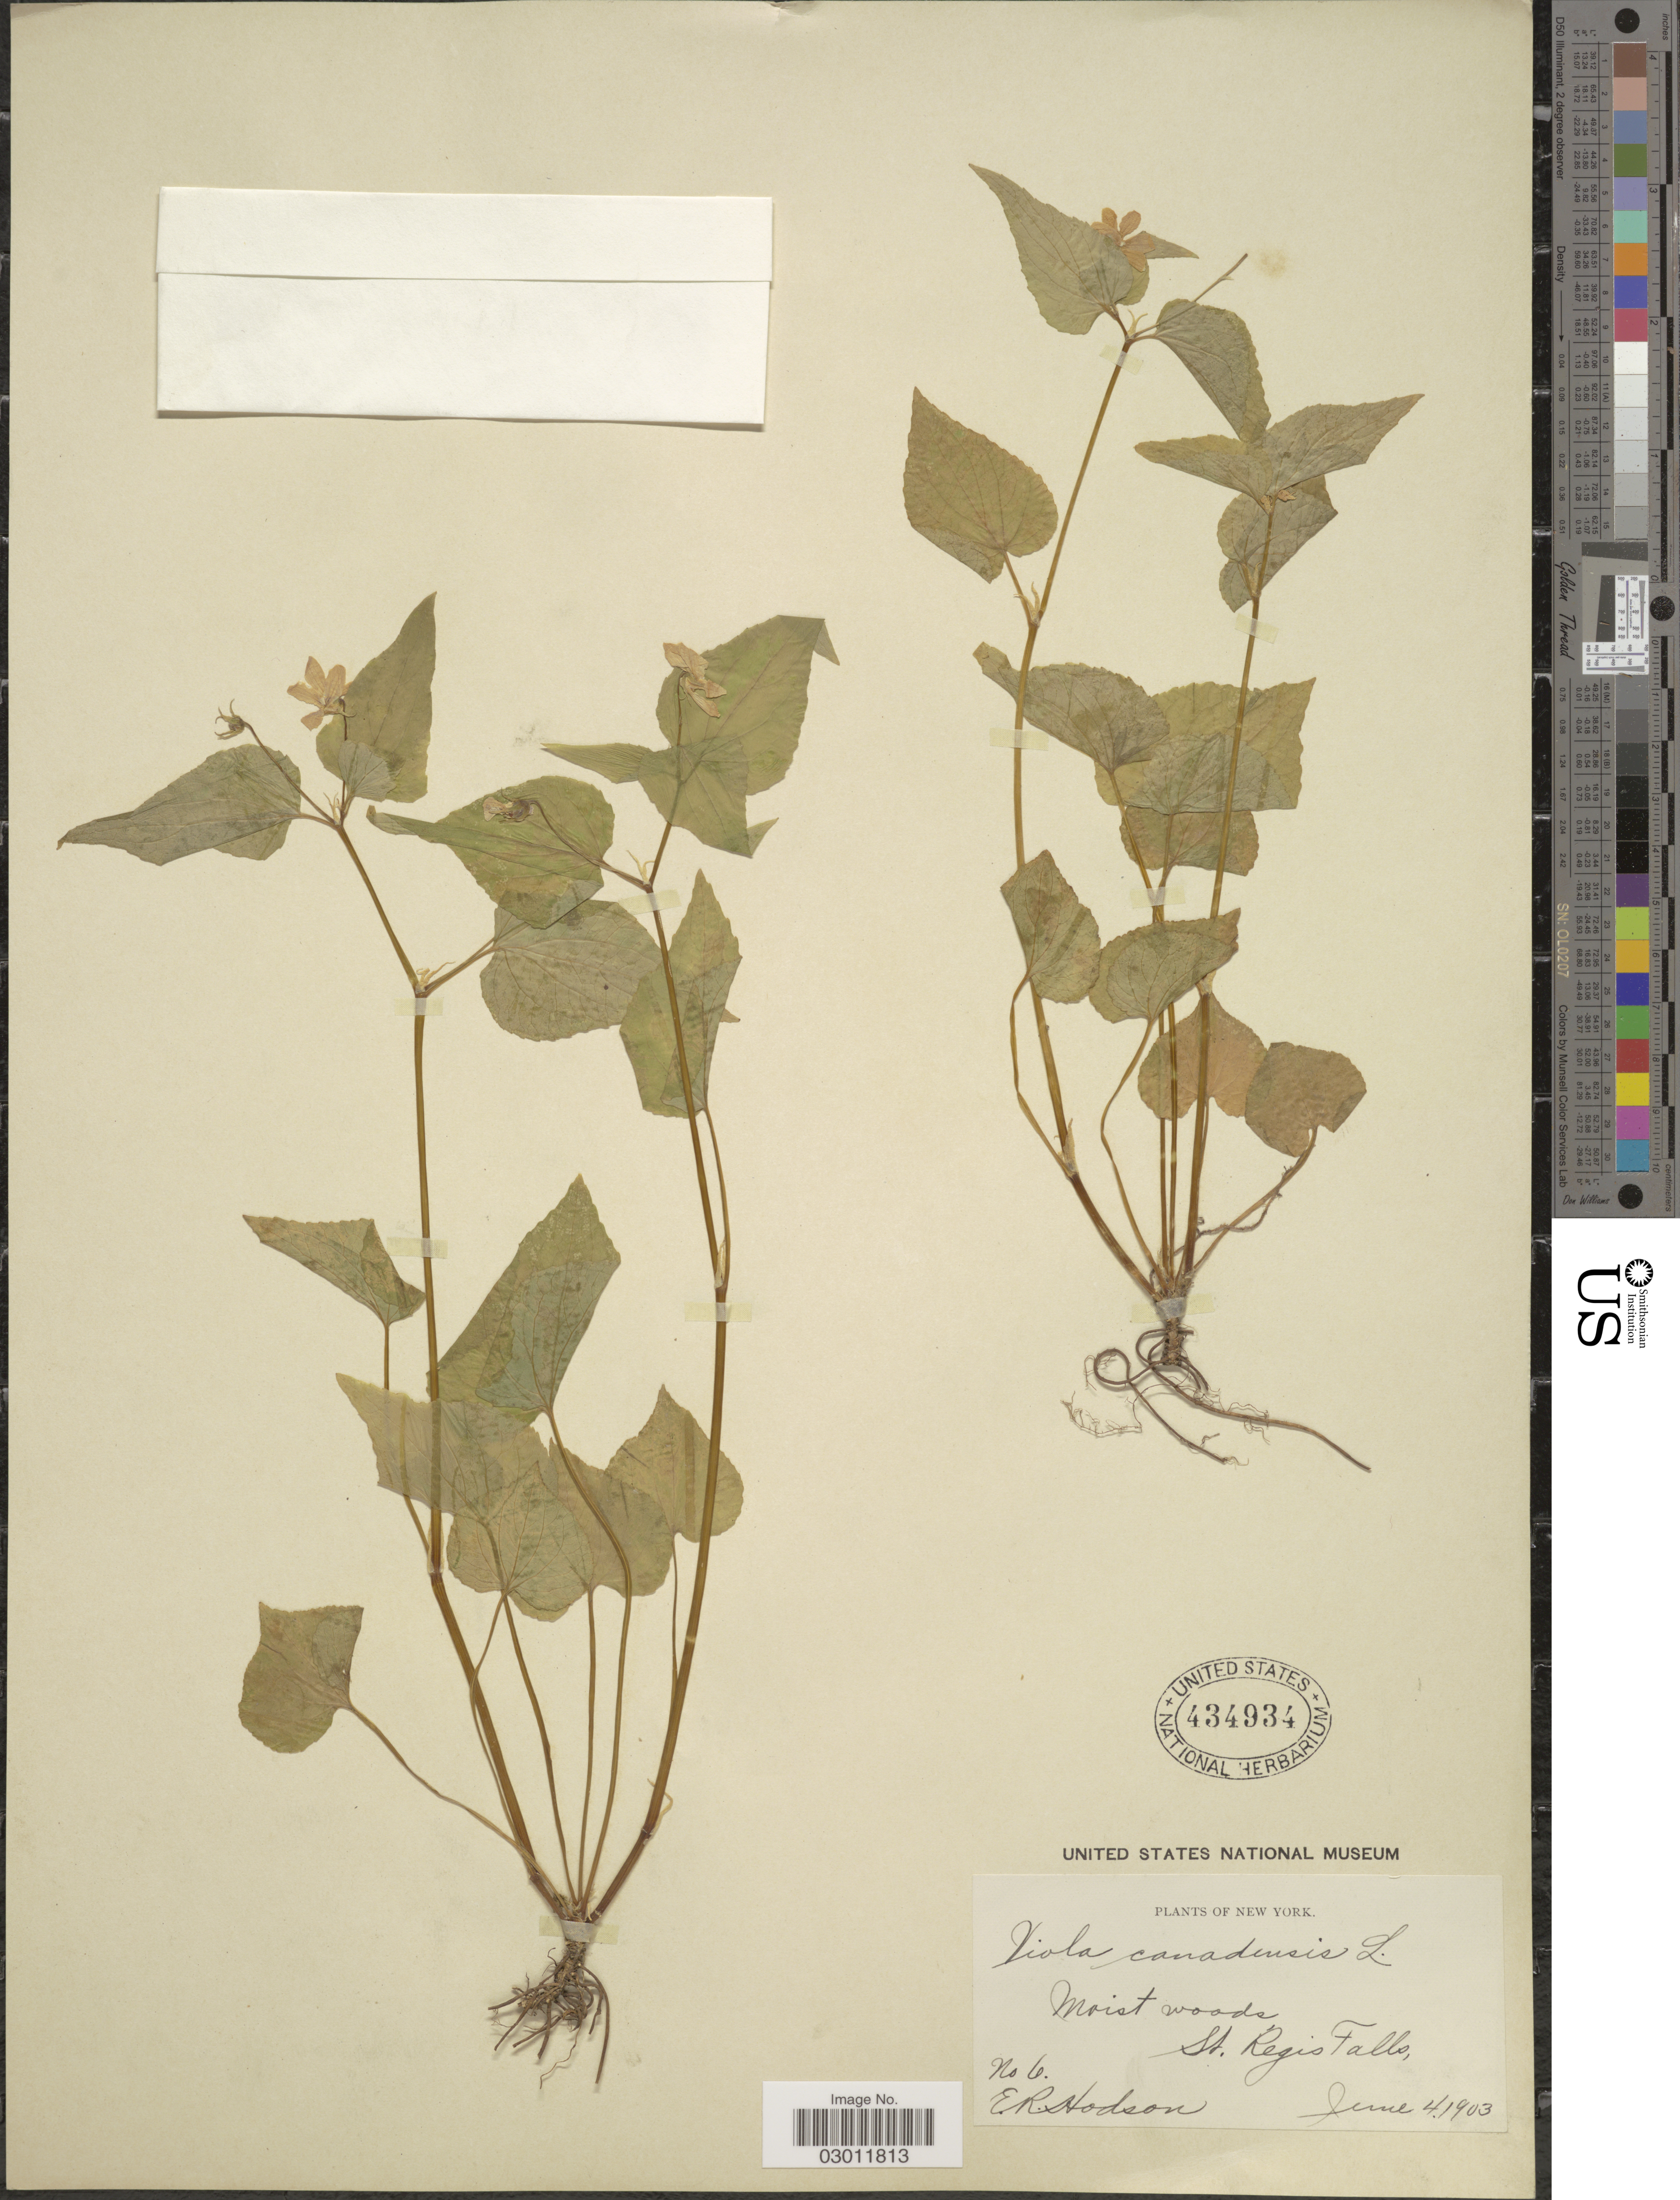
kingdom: Plantae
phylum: Tracheophyta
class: Magnoliopsida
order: Malpighiales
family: Violaceae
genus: Viola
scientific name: Viola canadensis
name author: L.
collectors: E. Hodson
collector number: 6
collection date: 1903-06-04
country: United States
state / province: New York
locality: St. Regis Falls.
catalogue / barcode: US 434934